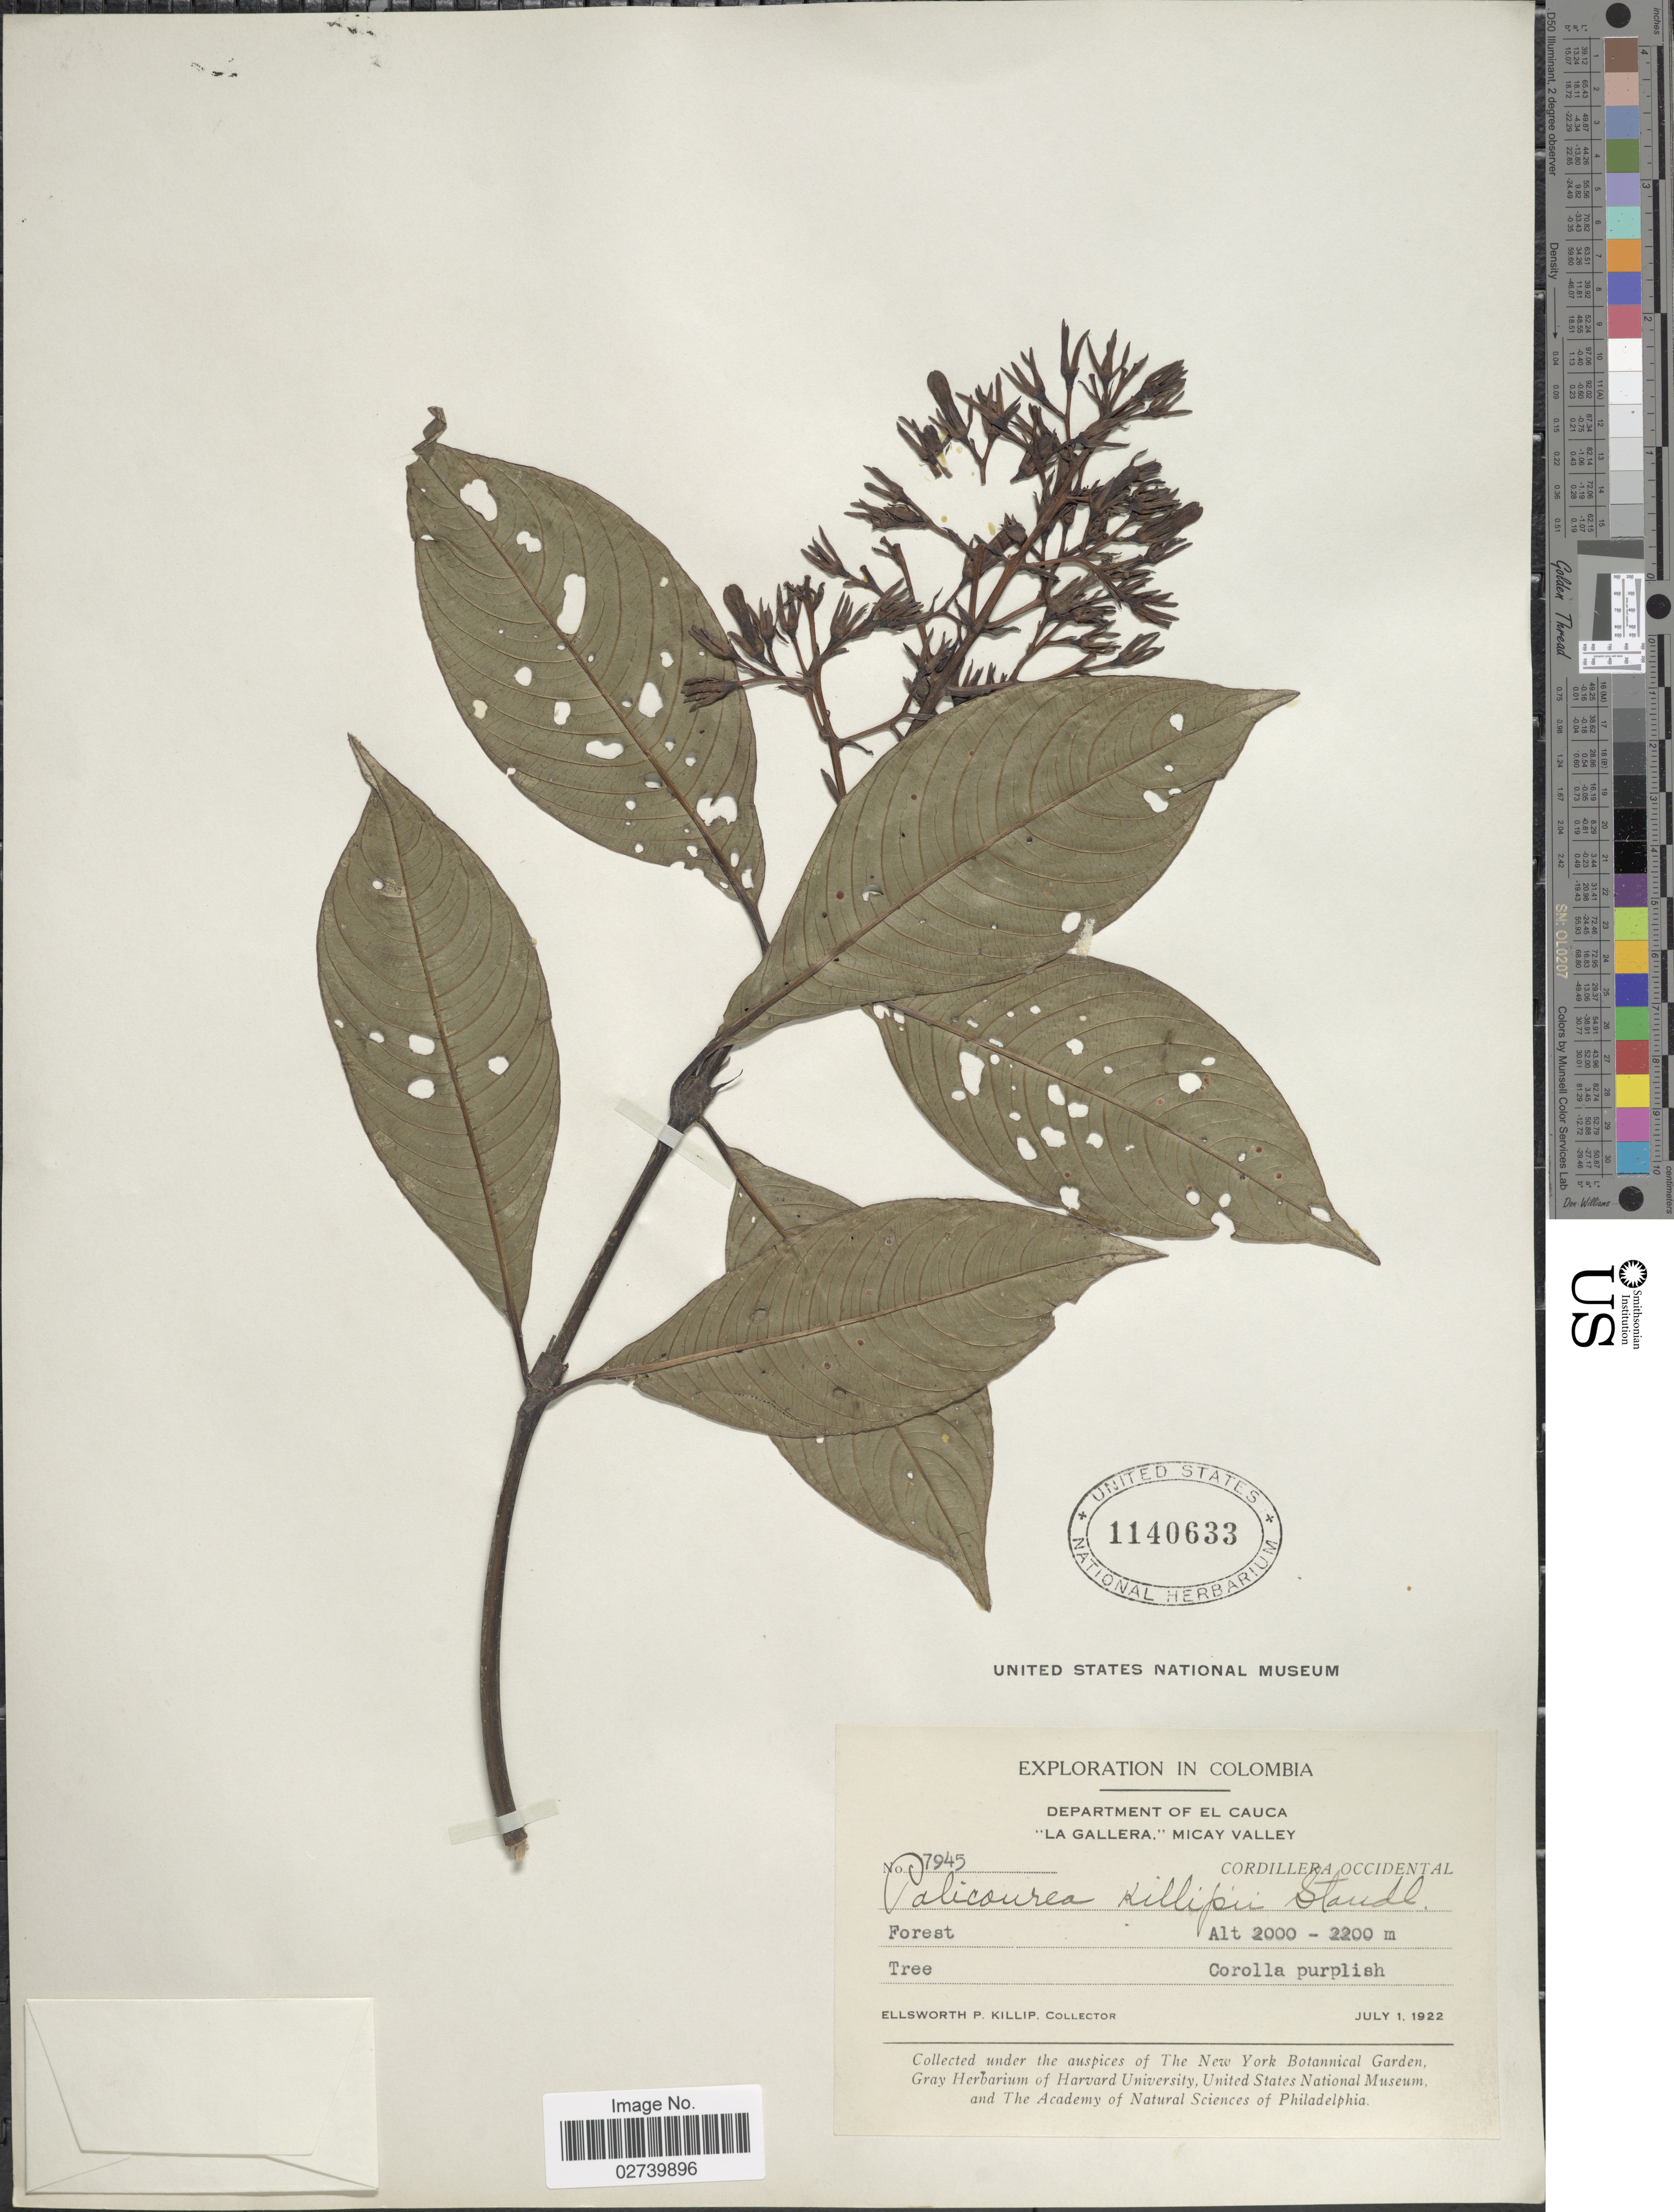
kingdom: Plantae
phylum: Tracheophyta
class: Magnoliopsida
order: Gentianales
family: Rubiaceae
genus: Palicourea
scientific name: Palicourea killipii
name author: Standl.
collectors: E. P. Killip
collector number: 7945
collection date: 1922-07-01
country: Colombia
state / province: Cauca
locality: La Gallera,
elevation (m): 2000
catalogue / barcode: US 1140633